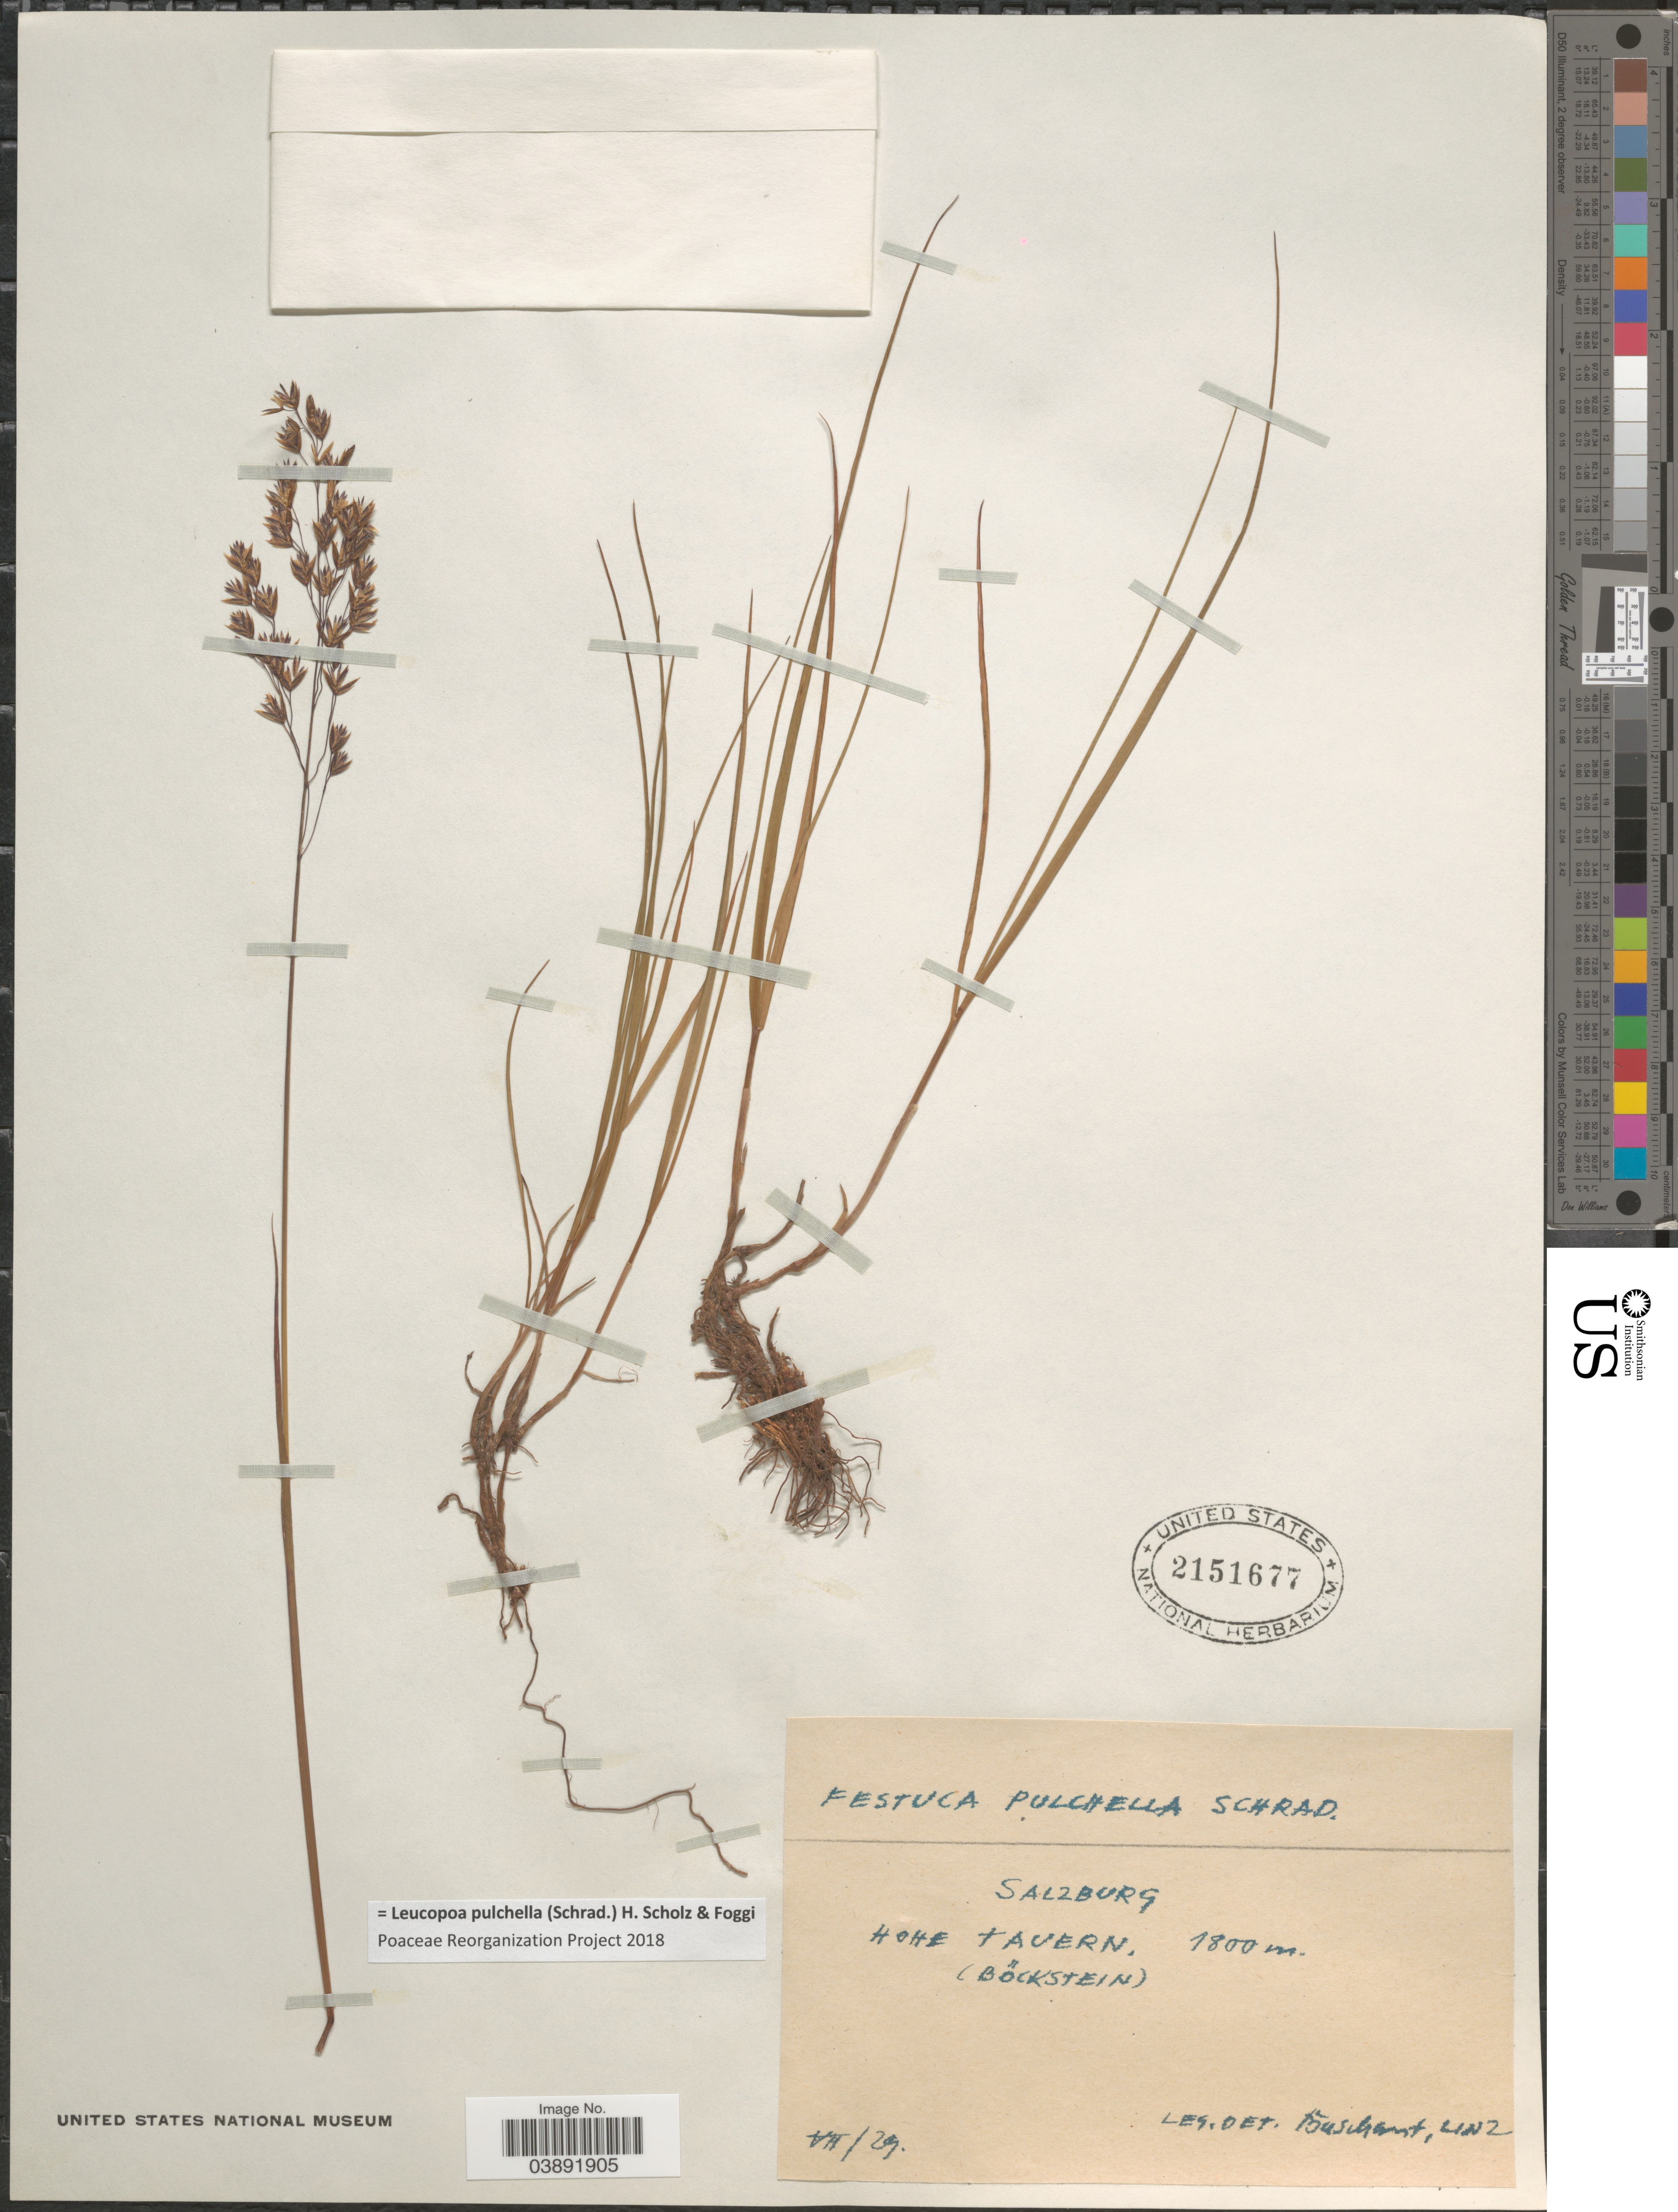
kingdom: Plantae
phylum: Tracheophyta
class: Liliopsida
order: Poales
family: Poaceae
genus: Leucopoa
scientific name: Leucopoa pulchella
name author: (Schrad.) H. Scholz & Foggi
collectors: Buschant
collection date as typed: Transcribed d/m/y: /7/29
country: Austria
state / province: Salzburg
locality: Hohe Tauern. (Böckstein).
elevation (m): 1800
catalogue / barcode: US 2151677